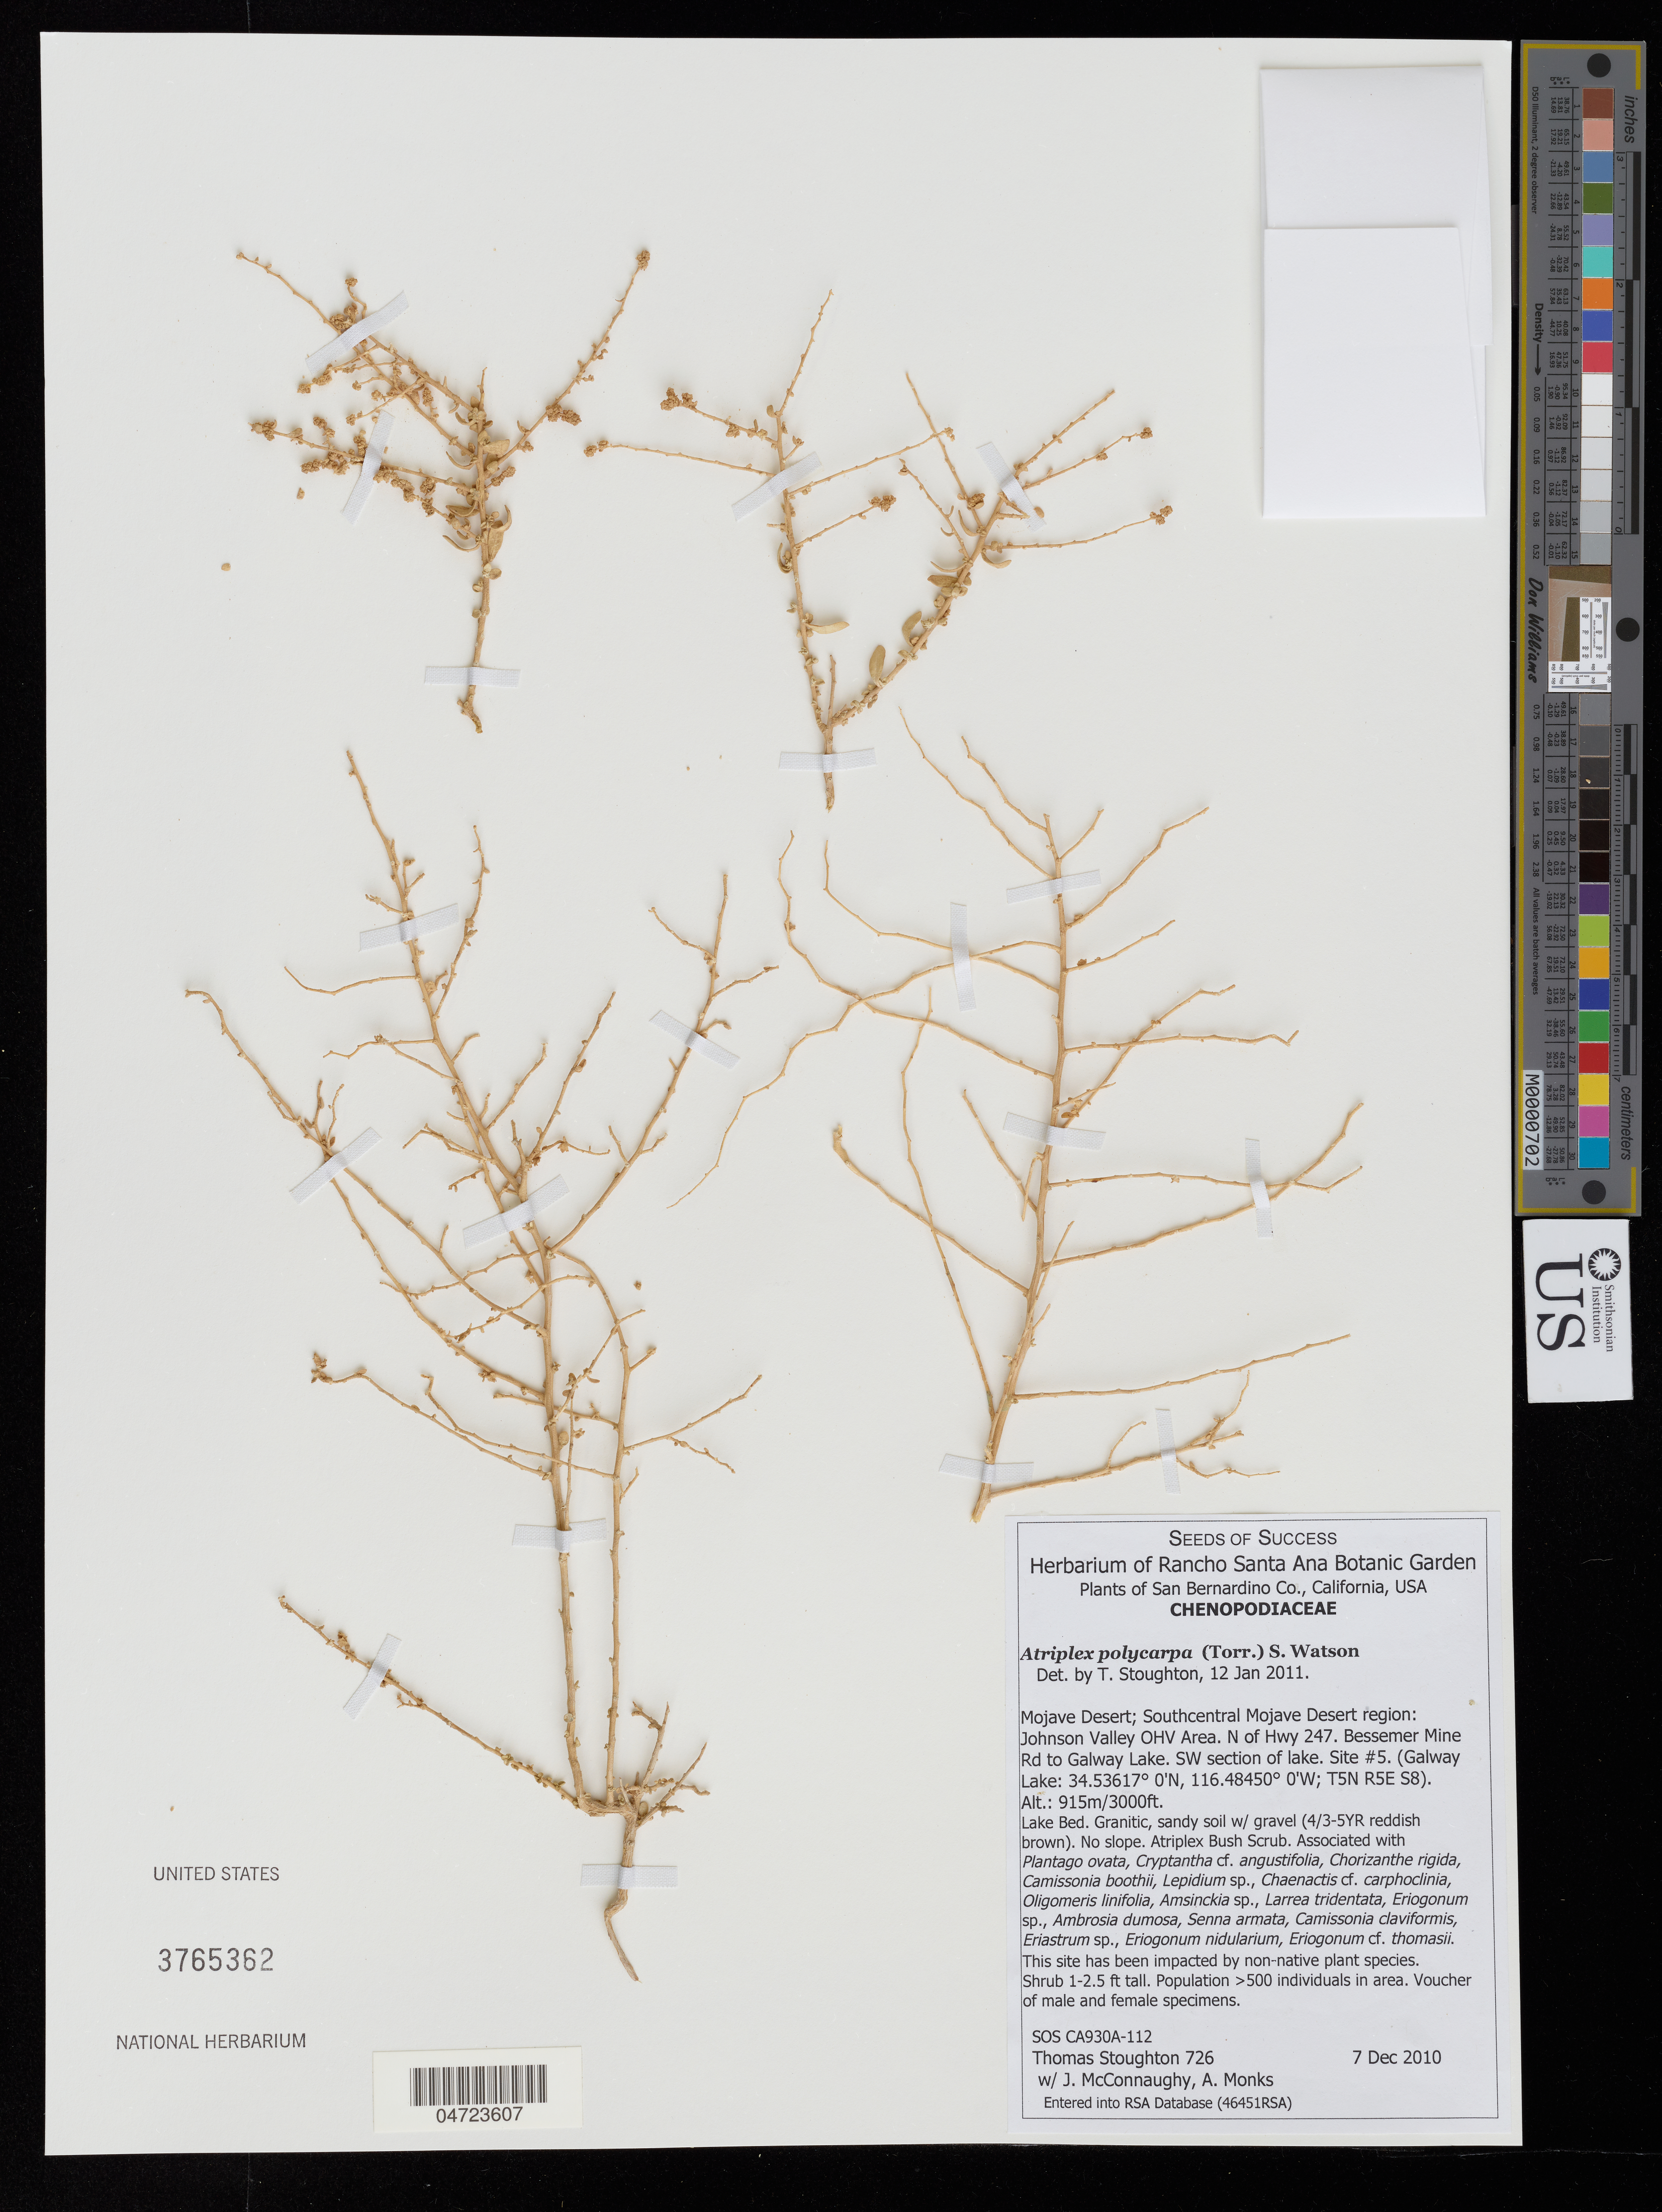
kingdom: Plantae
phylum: Tracheophyta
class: Magnoliopsida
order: Caryophyllales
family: Amaranthaceae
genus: Atriplex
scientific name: Atriplex polycarpa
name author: (Torr.) S. Watson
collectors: T. Stoughton, J. McConnaughy & A. Monks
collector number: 726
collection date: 2010-12-07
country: United States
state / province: California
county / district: San Bernardino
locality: San Bernardino Co. Mojave Desert; Southcentral Mojave Desert region: Johnson Valley OHV Area. N of Hwy 247. Bessemer Mine Rd to Galway Lake. SW section of lake. Site #5. (Galway Lake: T5N R5E S8).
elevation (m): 915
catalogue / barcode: US 3765362